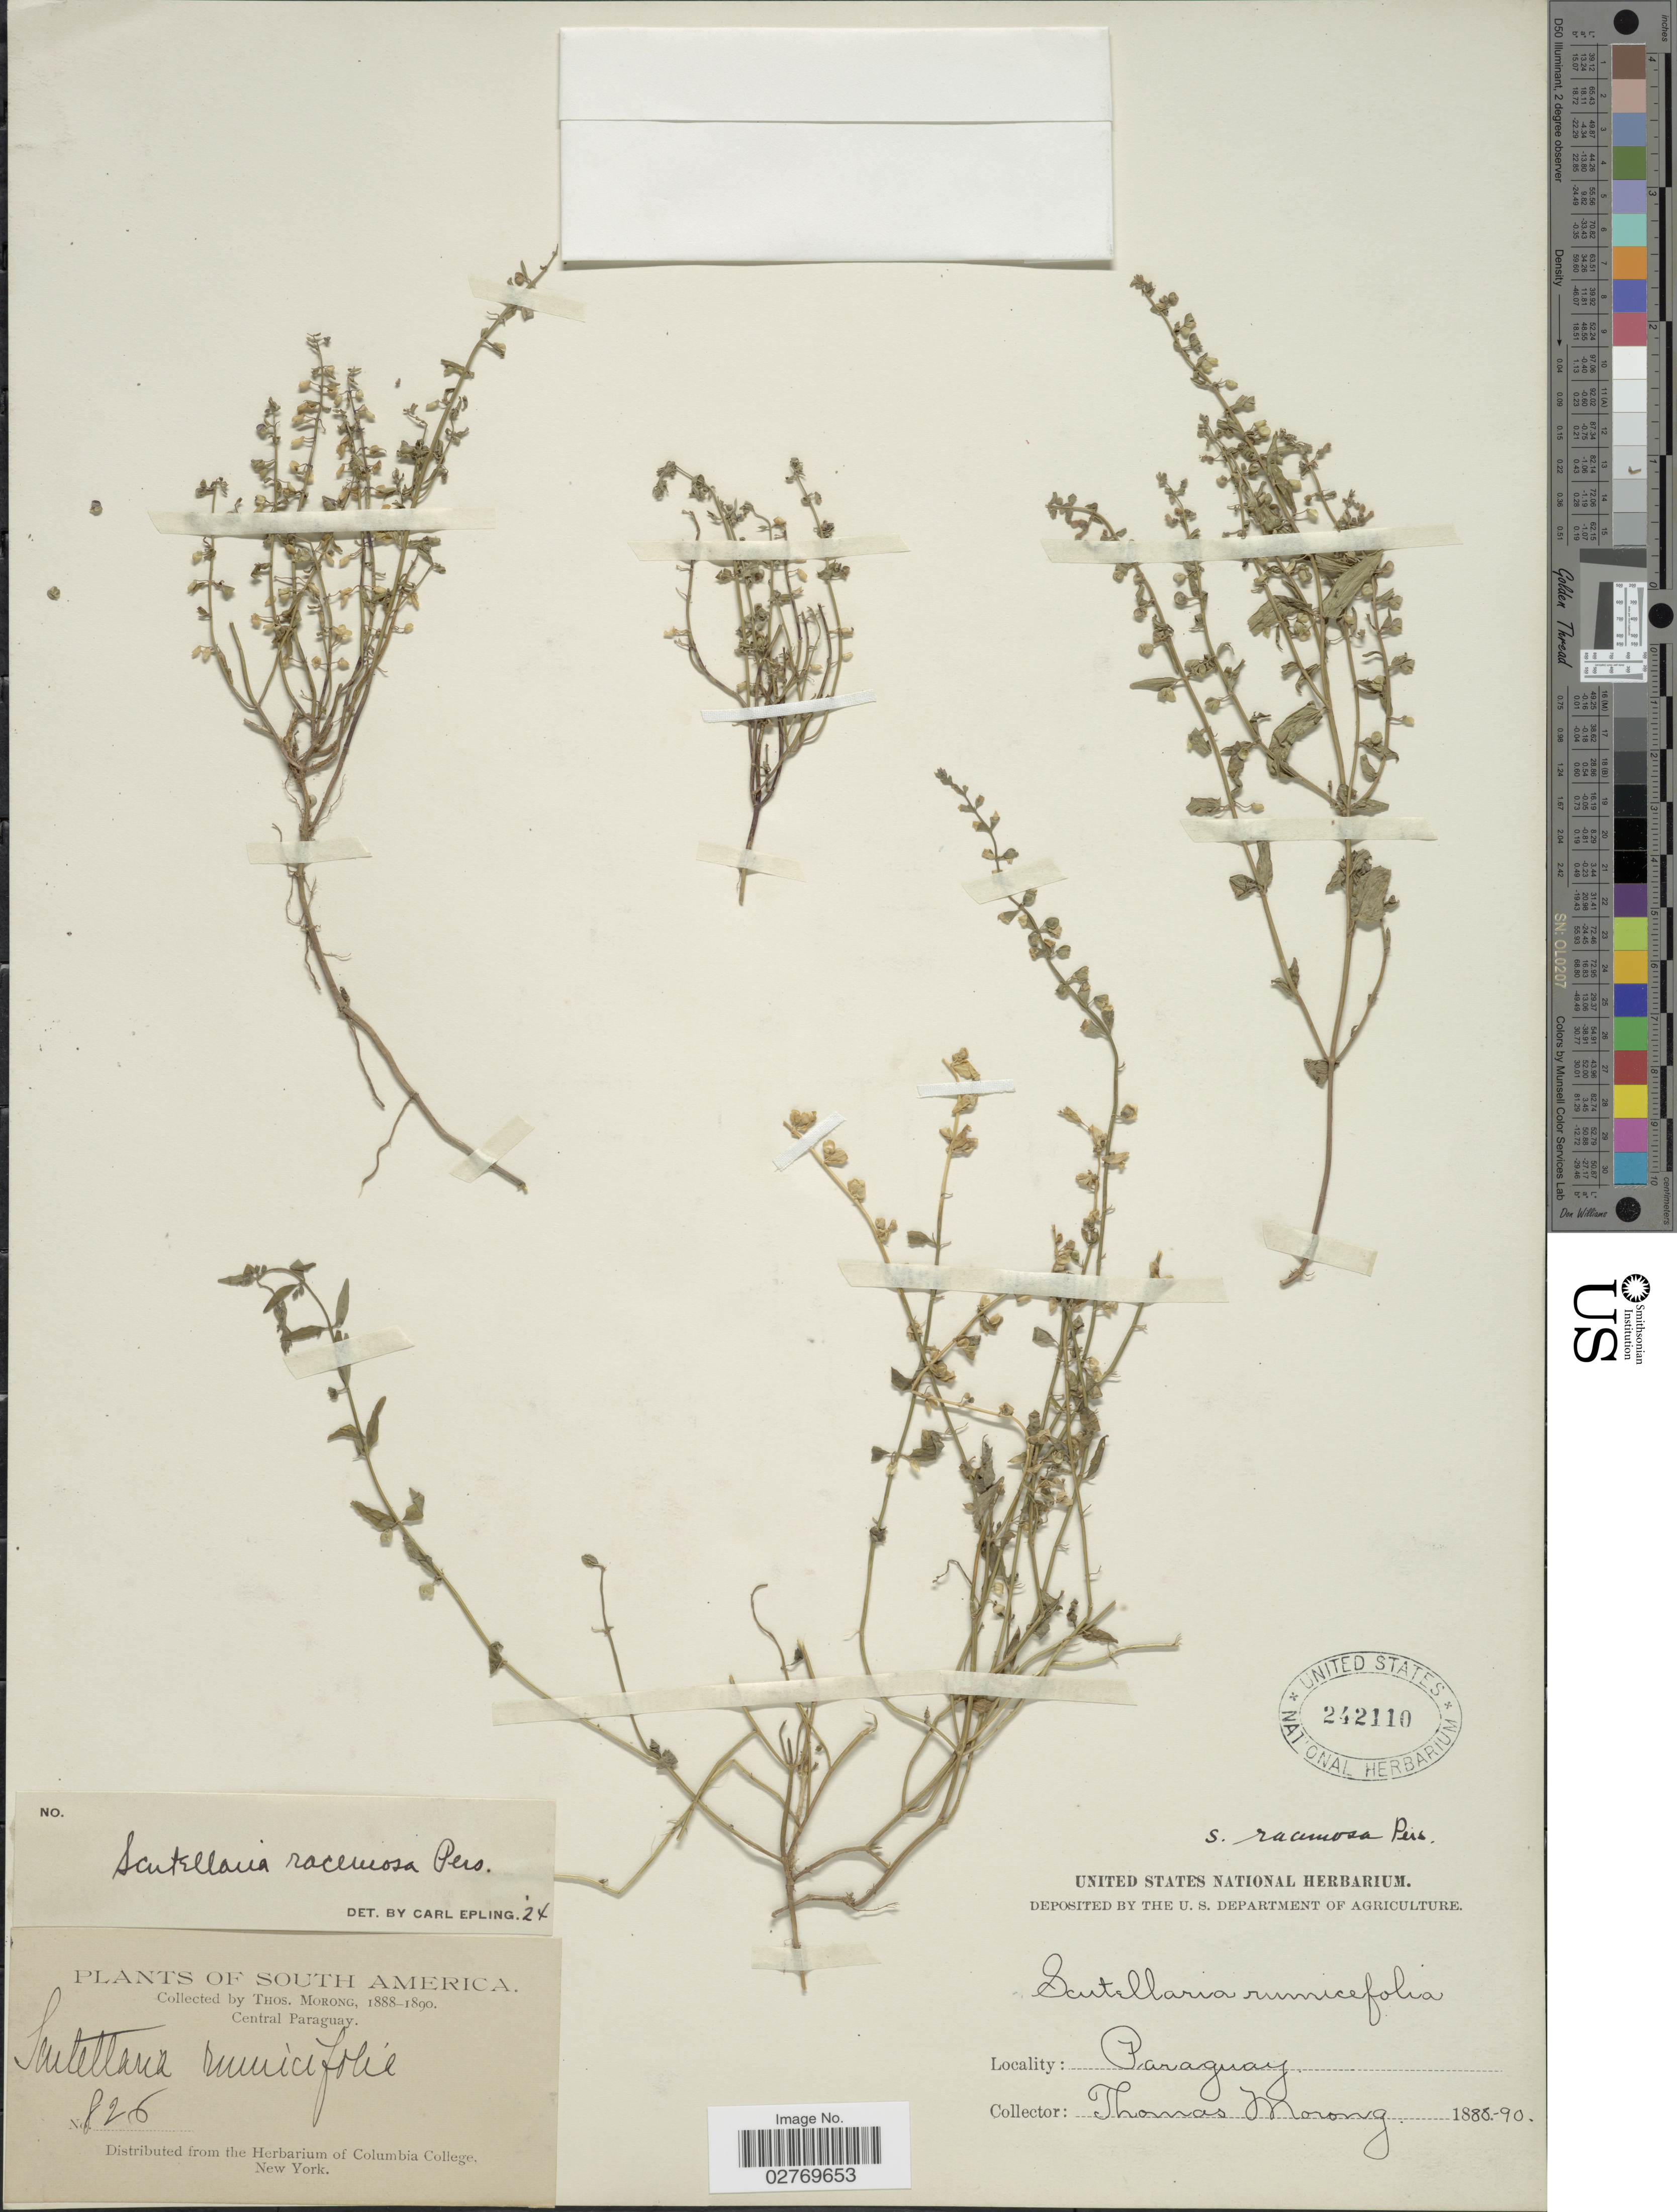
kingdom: Plantae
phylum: Tracheophyta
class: Magnoliopsida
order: Lamiales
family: Lamiaceae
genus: Scutellaria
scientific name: Scutellaria racemosa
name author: Pers.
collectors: ex herb. T. Morong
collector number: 826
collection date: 1888/1890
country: Paraguay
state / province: Central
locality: Central Paraguay.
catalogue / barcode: US 242110